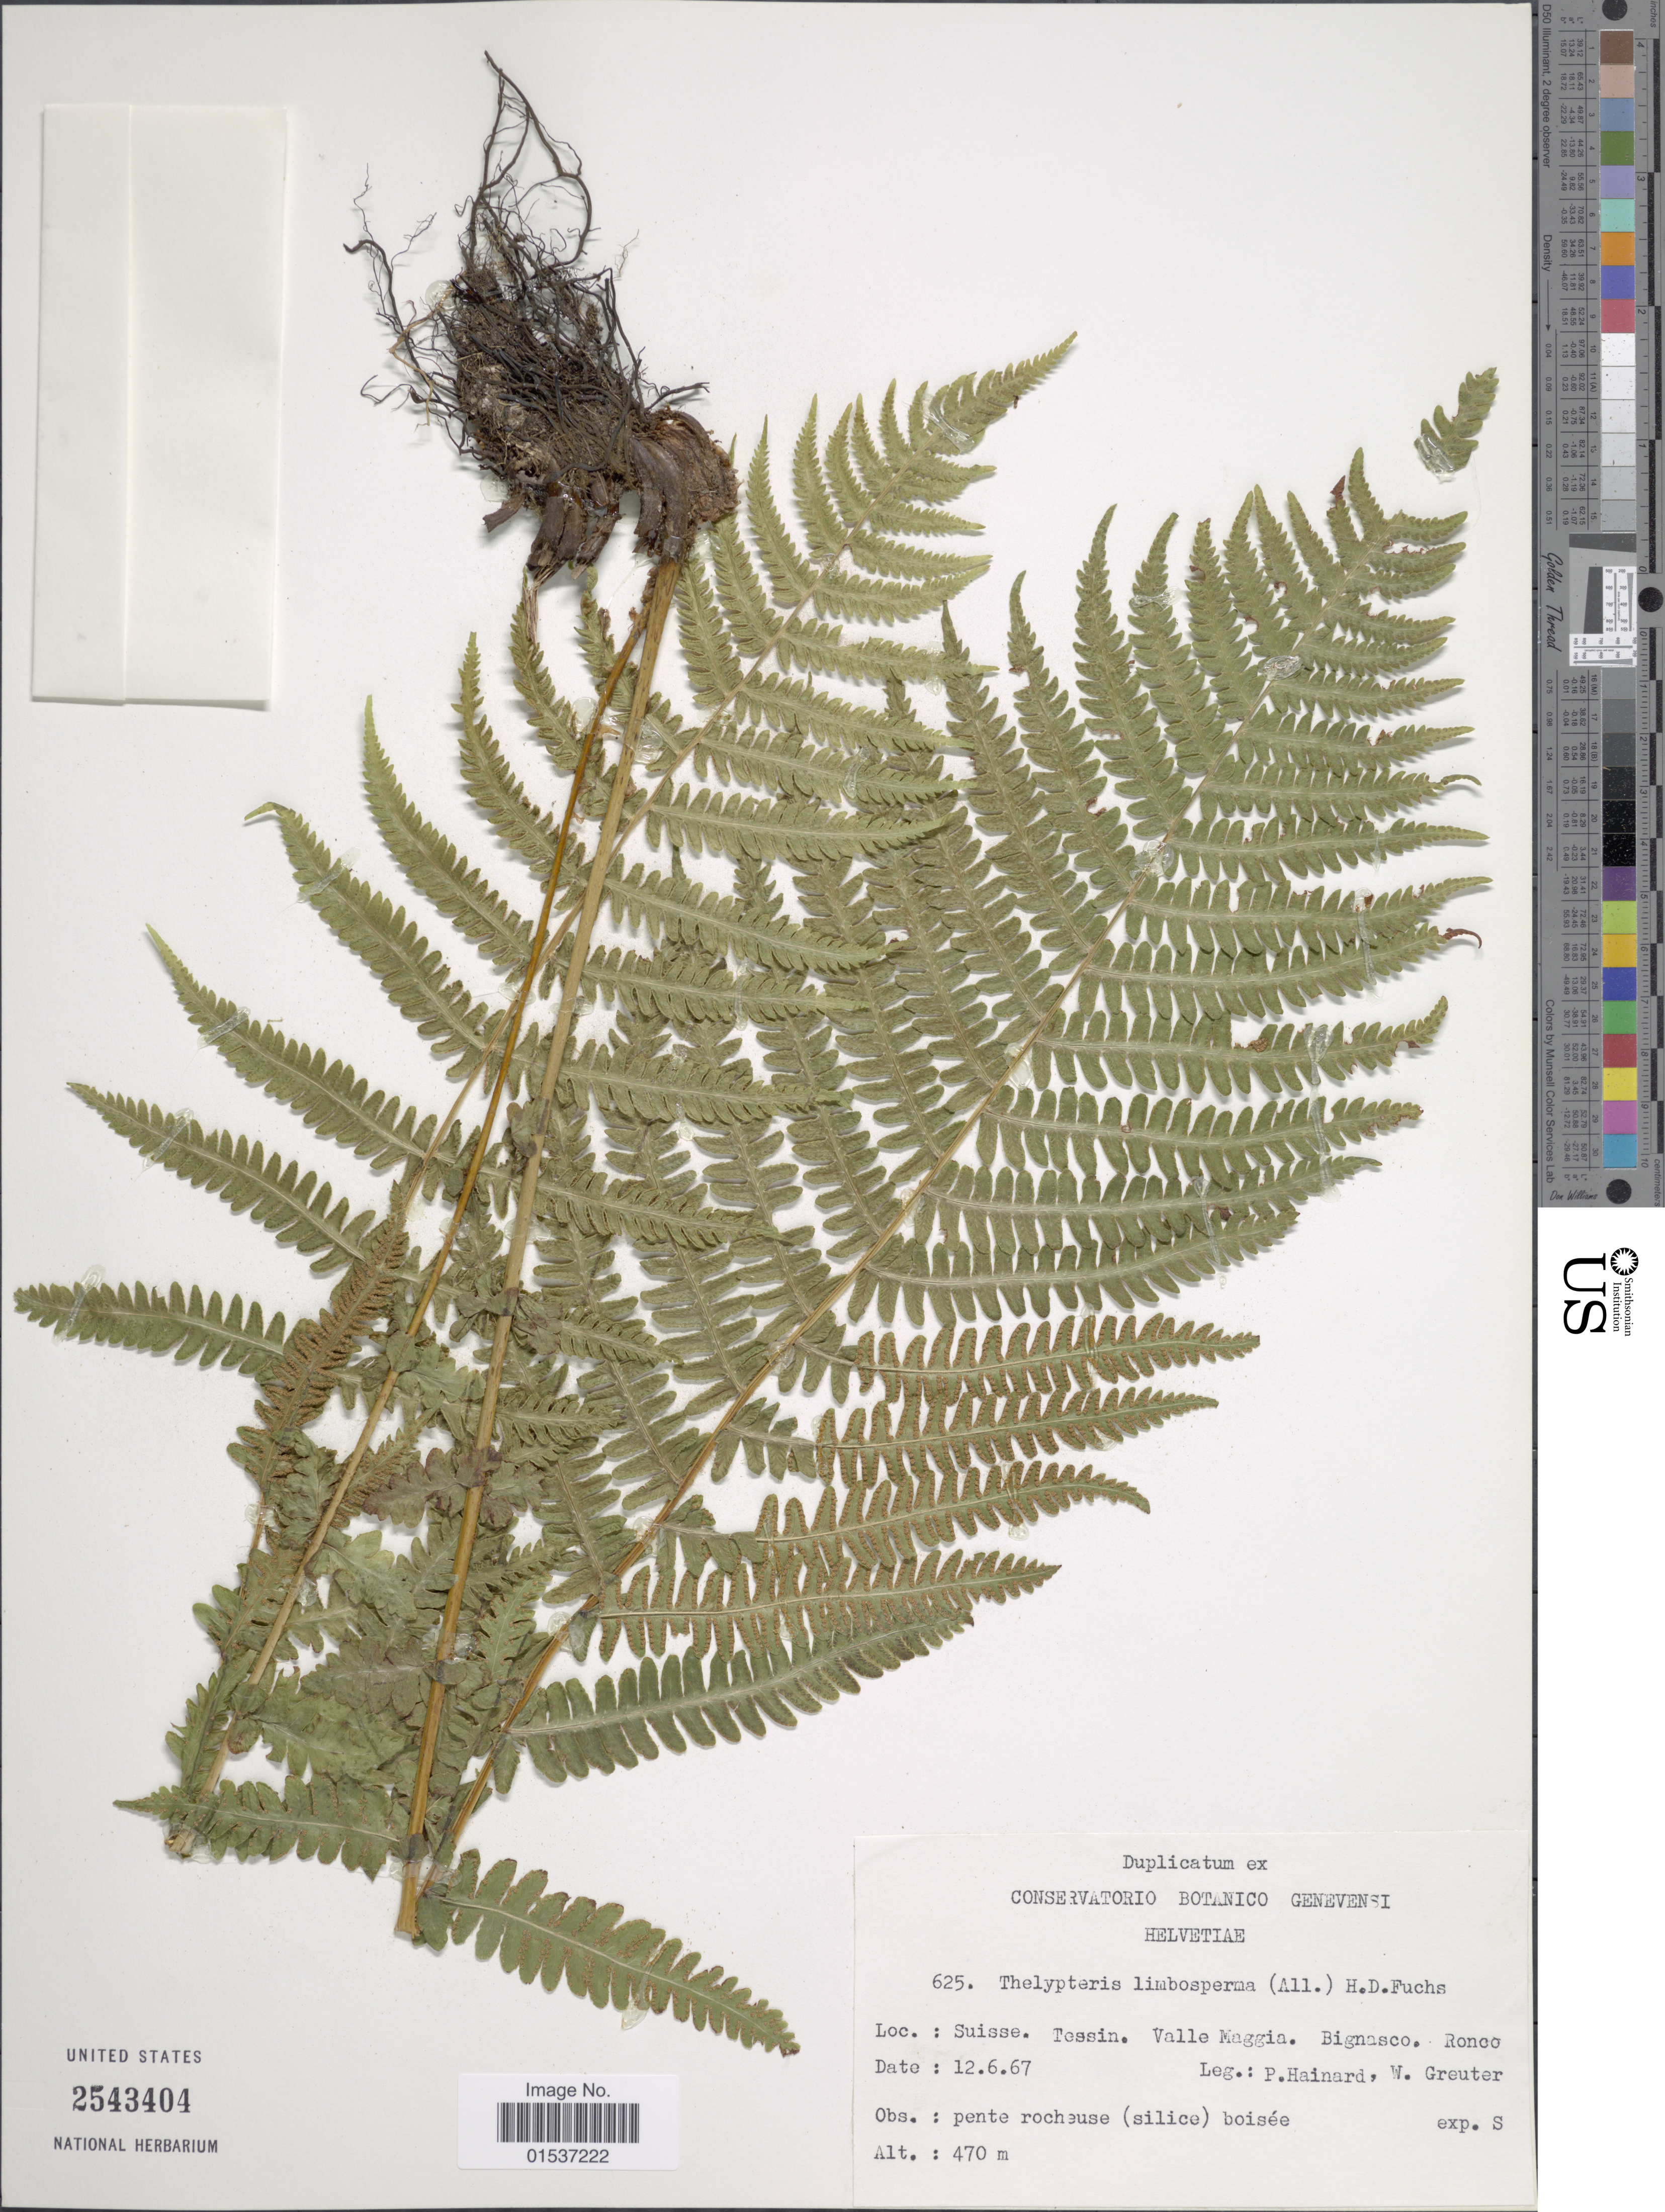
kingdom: Plantae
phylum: Tracheophyta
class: Polypodiopsida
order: Polypodiales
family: Thelypteridaceae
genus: Oreopteris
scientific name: Oreopteris limbosperma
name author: (All.) K. Iwats.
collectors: P. Hainard & W. Greuter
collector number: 625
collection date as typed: Transcribed d/m/y: 12/6/67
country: Switzerland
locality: Suisse. tessin. Valle Maggia, Bignasco, Ronee.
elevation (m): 470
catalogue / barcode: US 2543404